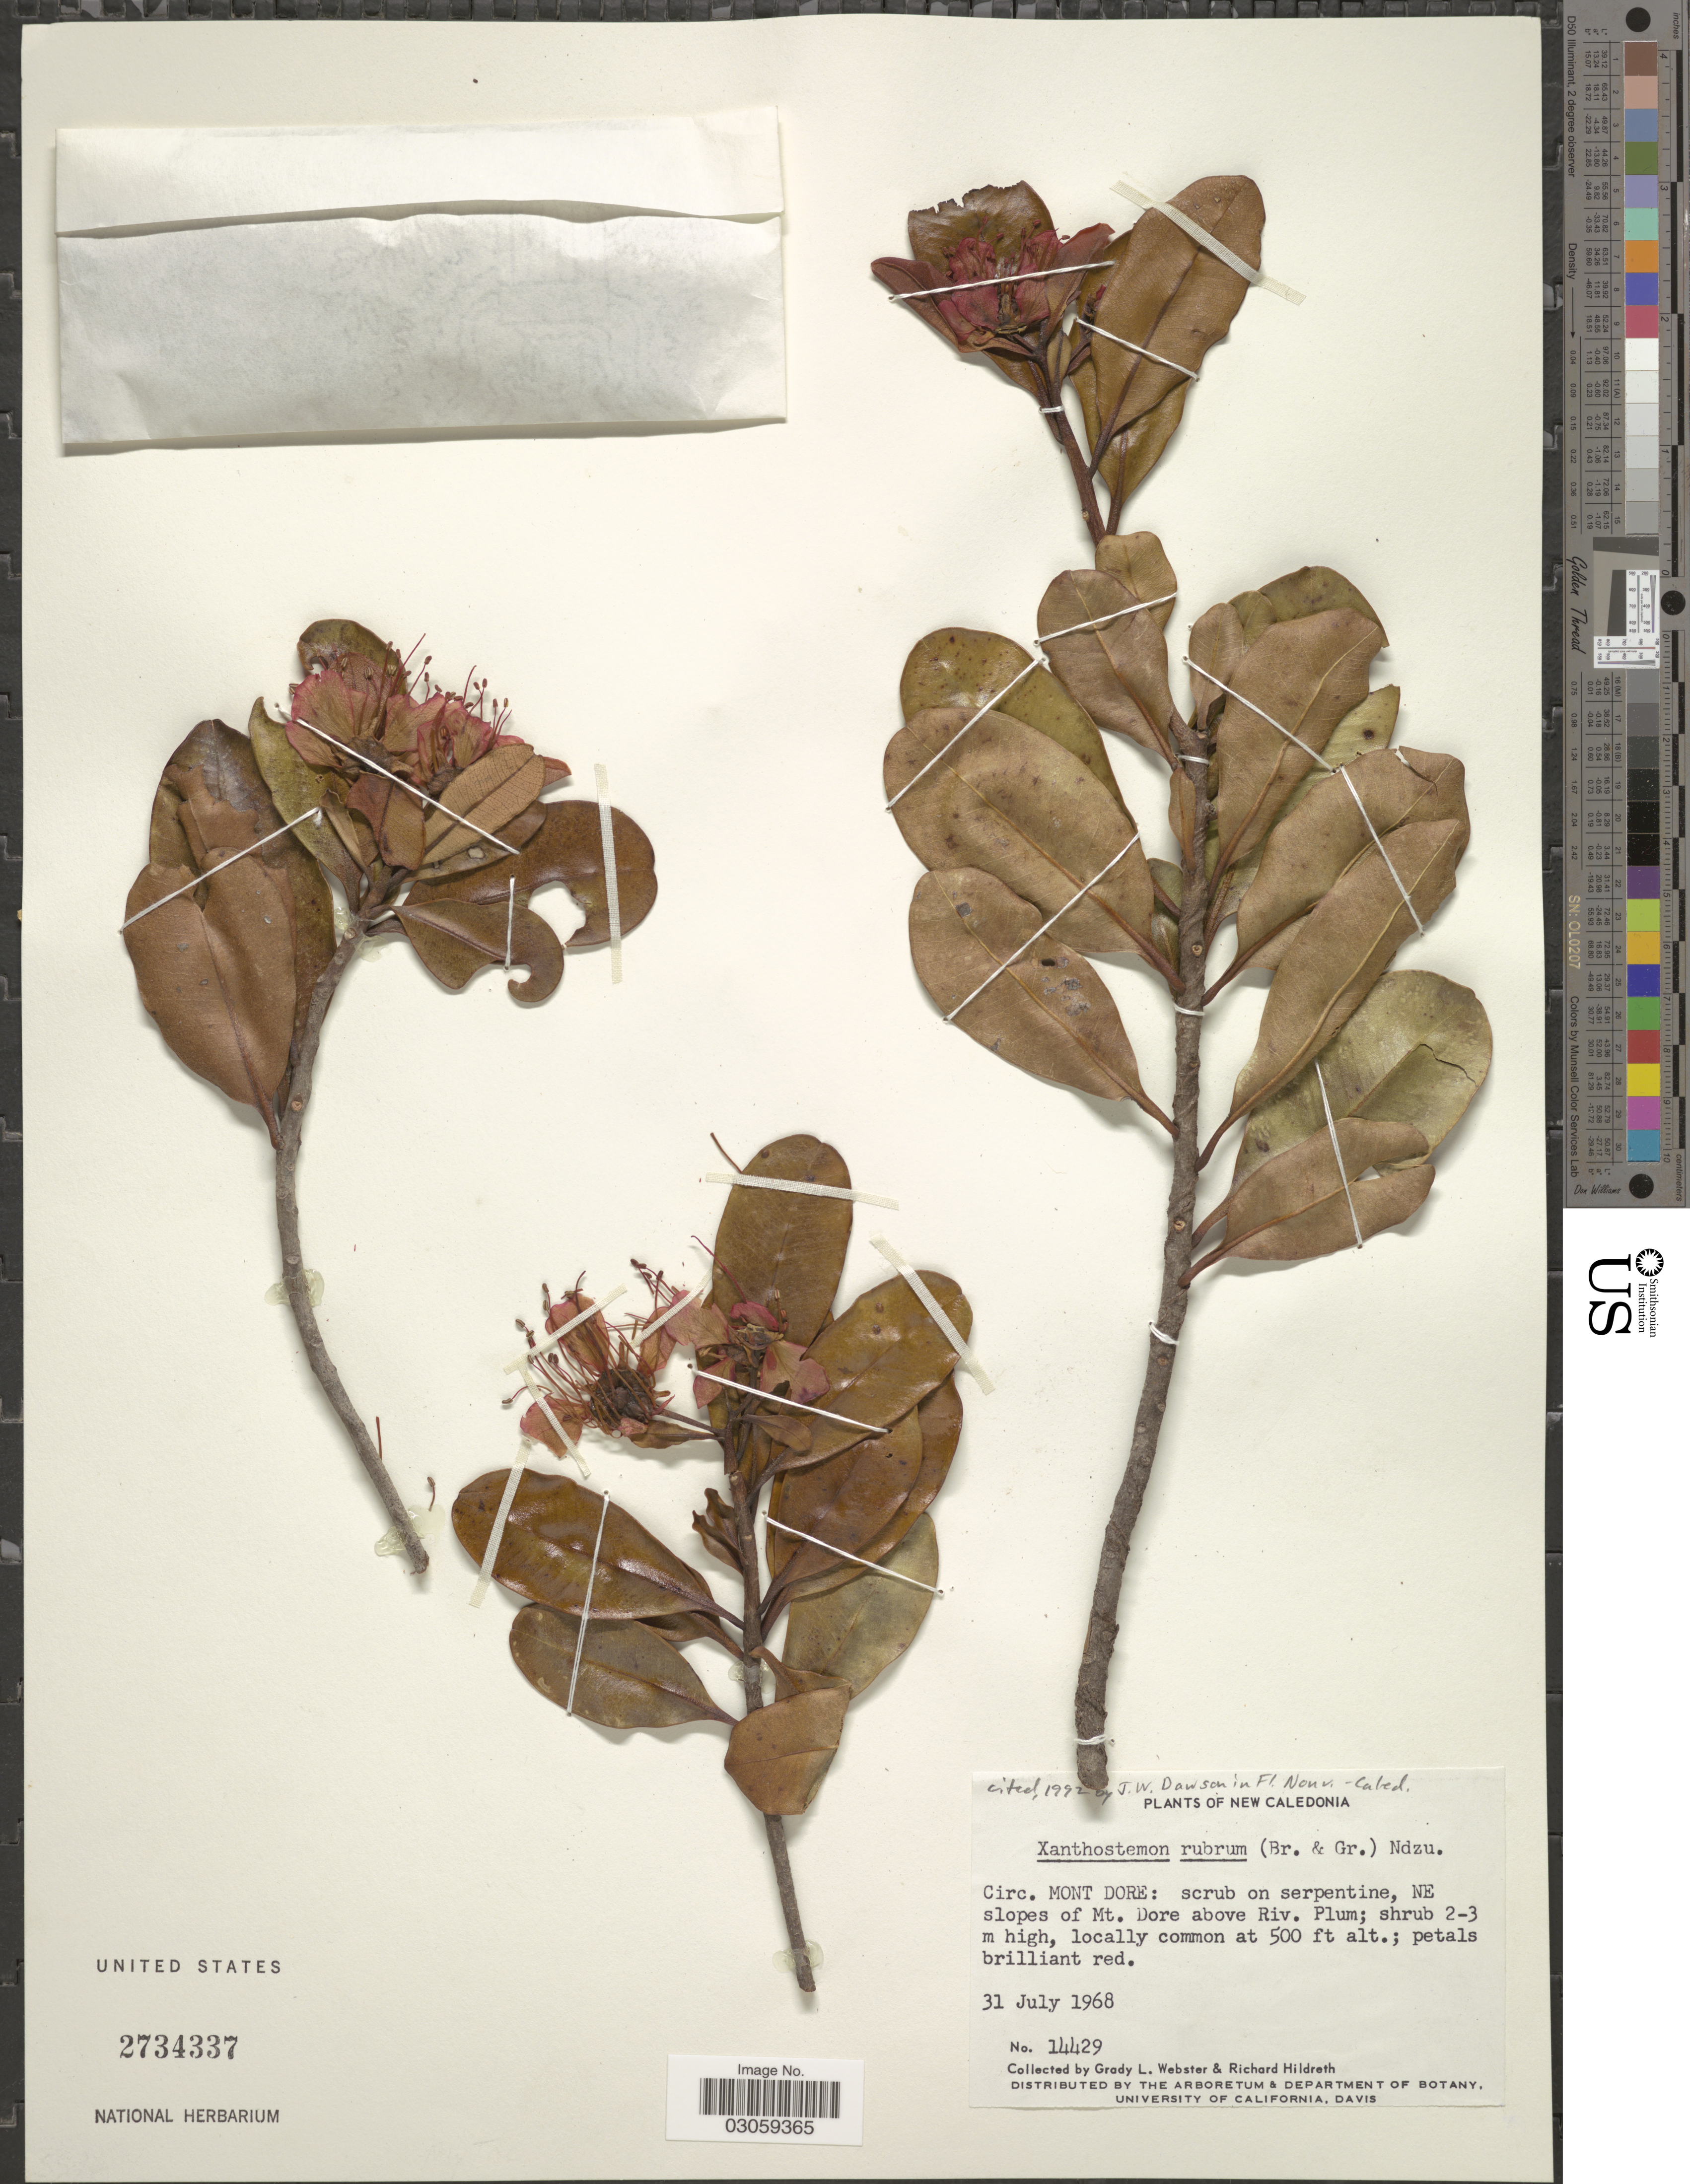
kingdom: Plantae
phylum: Tracheophyta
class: Magnoliopsida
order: Myrtales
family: Myrtaceae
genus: Xanthostemon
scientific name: Xanthostemon ruber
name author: (Brongn. & Gris) Sebert & Pancher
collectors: G. L. Webster & R. Hildreth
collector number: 14429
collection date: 1968-07-31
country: New Caledonia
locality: Circ. Mont Dore: scrub on serpentine, NE slopes of Mt. Dore above Riv. Plum.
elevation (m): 152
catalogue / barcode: US 2734337